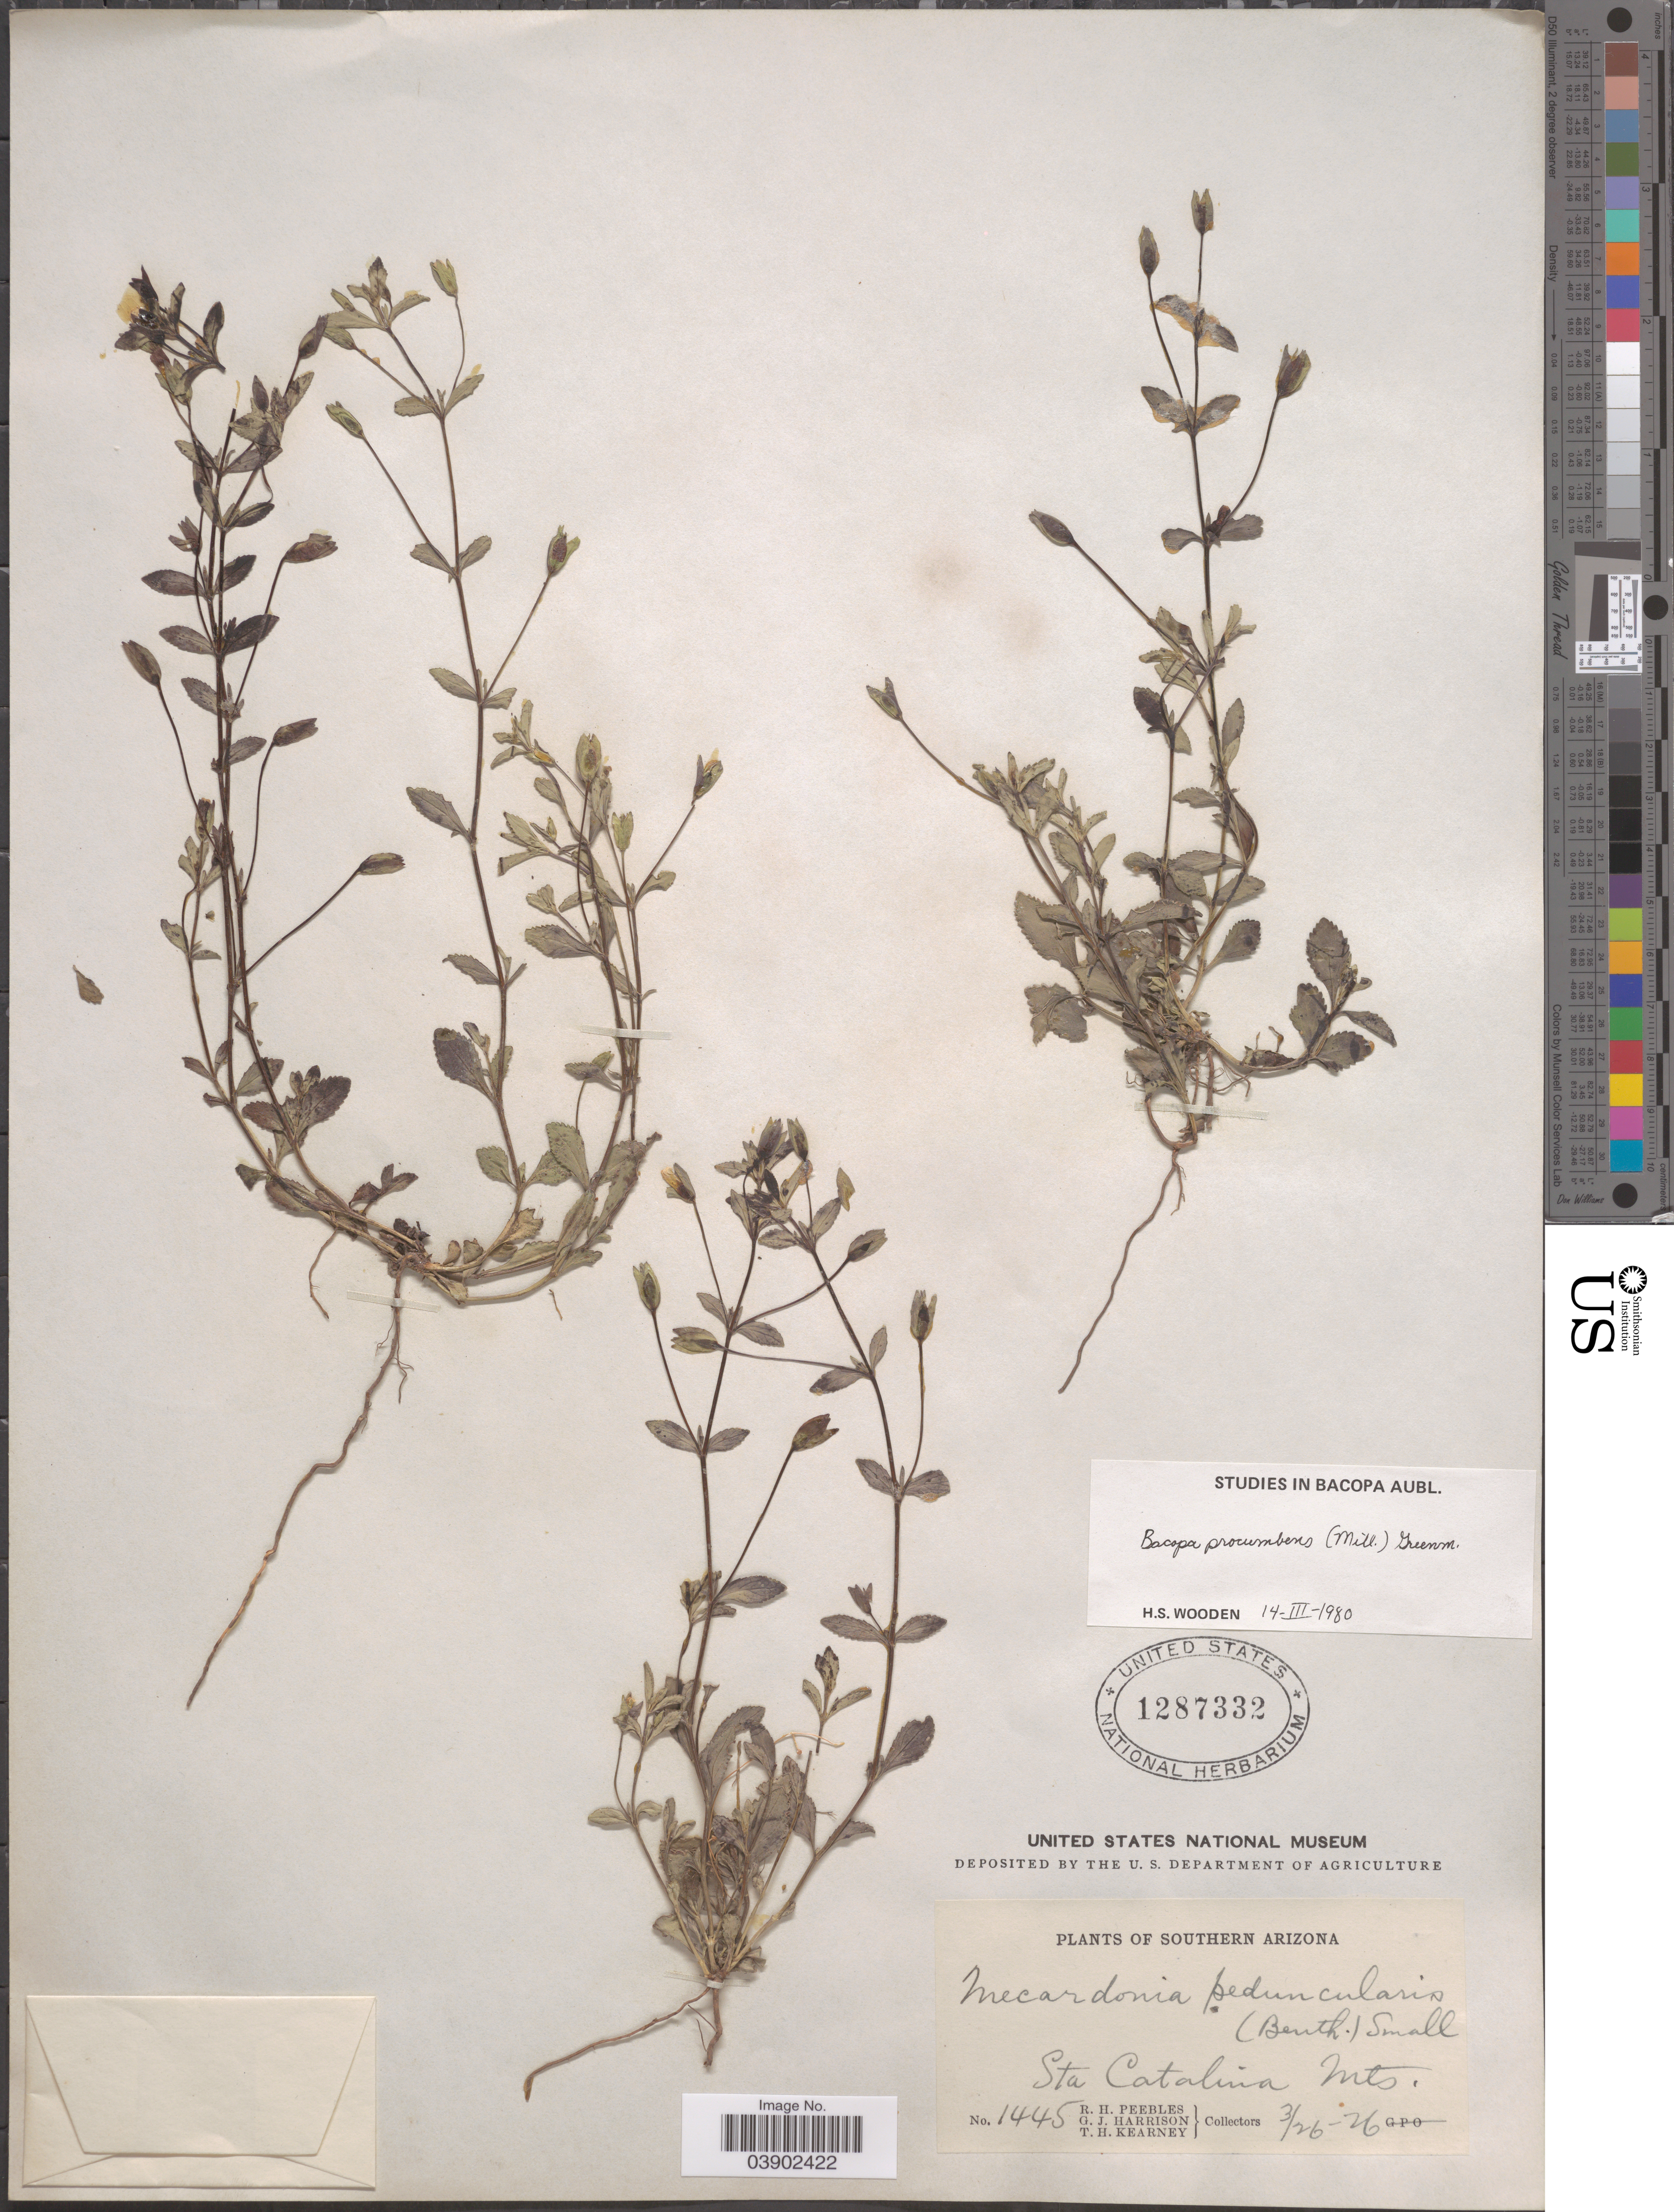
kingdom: Plantae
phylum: Tracheophyta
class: Magnoliopsida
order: Lamiales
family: Plantaginaceae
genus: Mecardonia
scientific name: Mecardonia procumbens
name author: (Mill.) Small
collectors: R. H. Peebles, G. J. Harrison & T. H. Kearney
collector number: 1445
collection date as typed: Transcribed d/m/y: 26/3/26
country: United States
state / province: Arizona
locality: Southern Arizona. Sta Catalina Mts.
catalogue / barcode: US 1287332